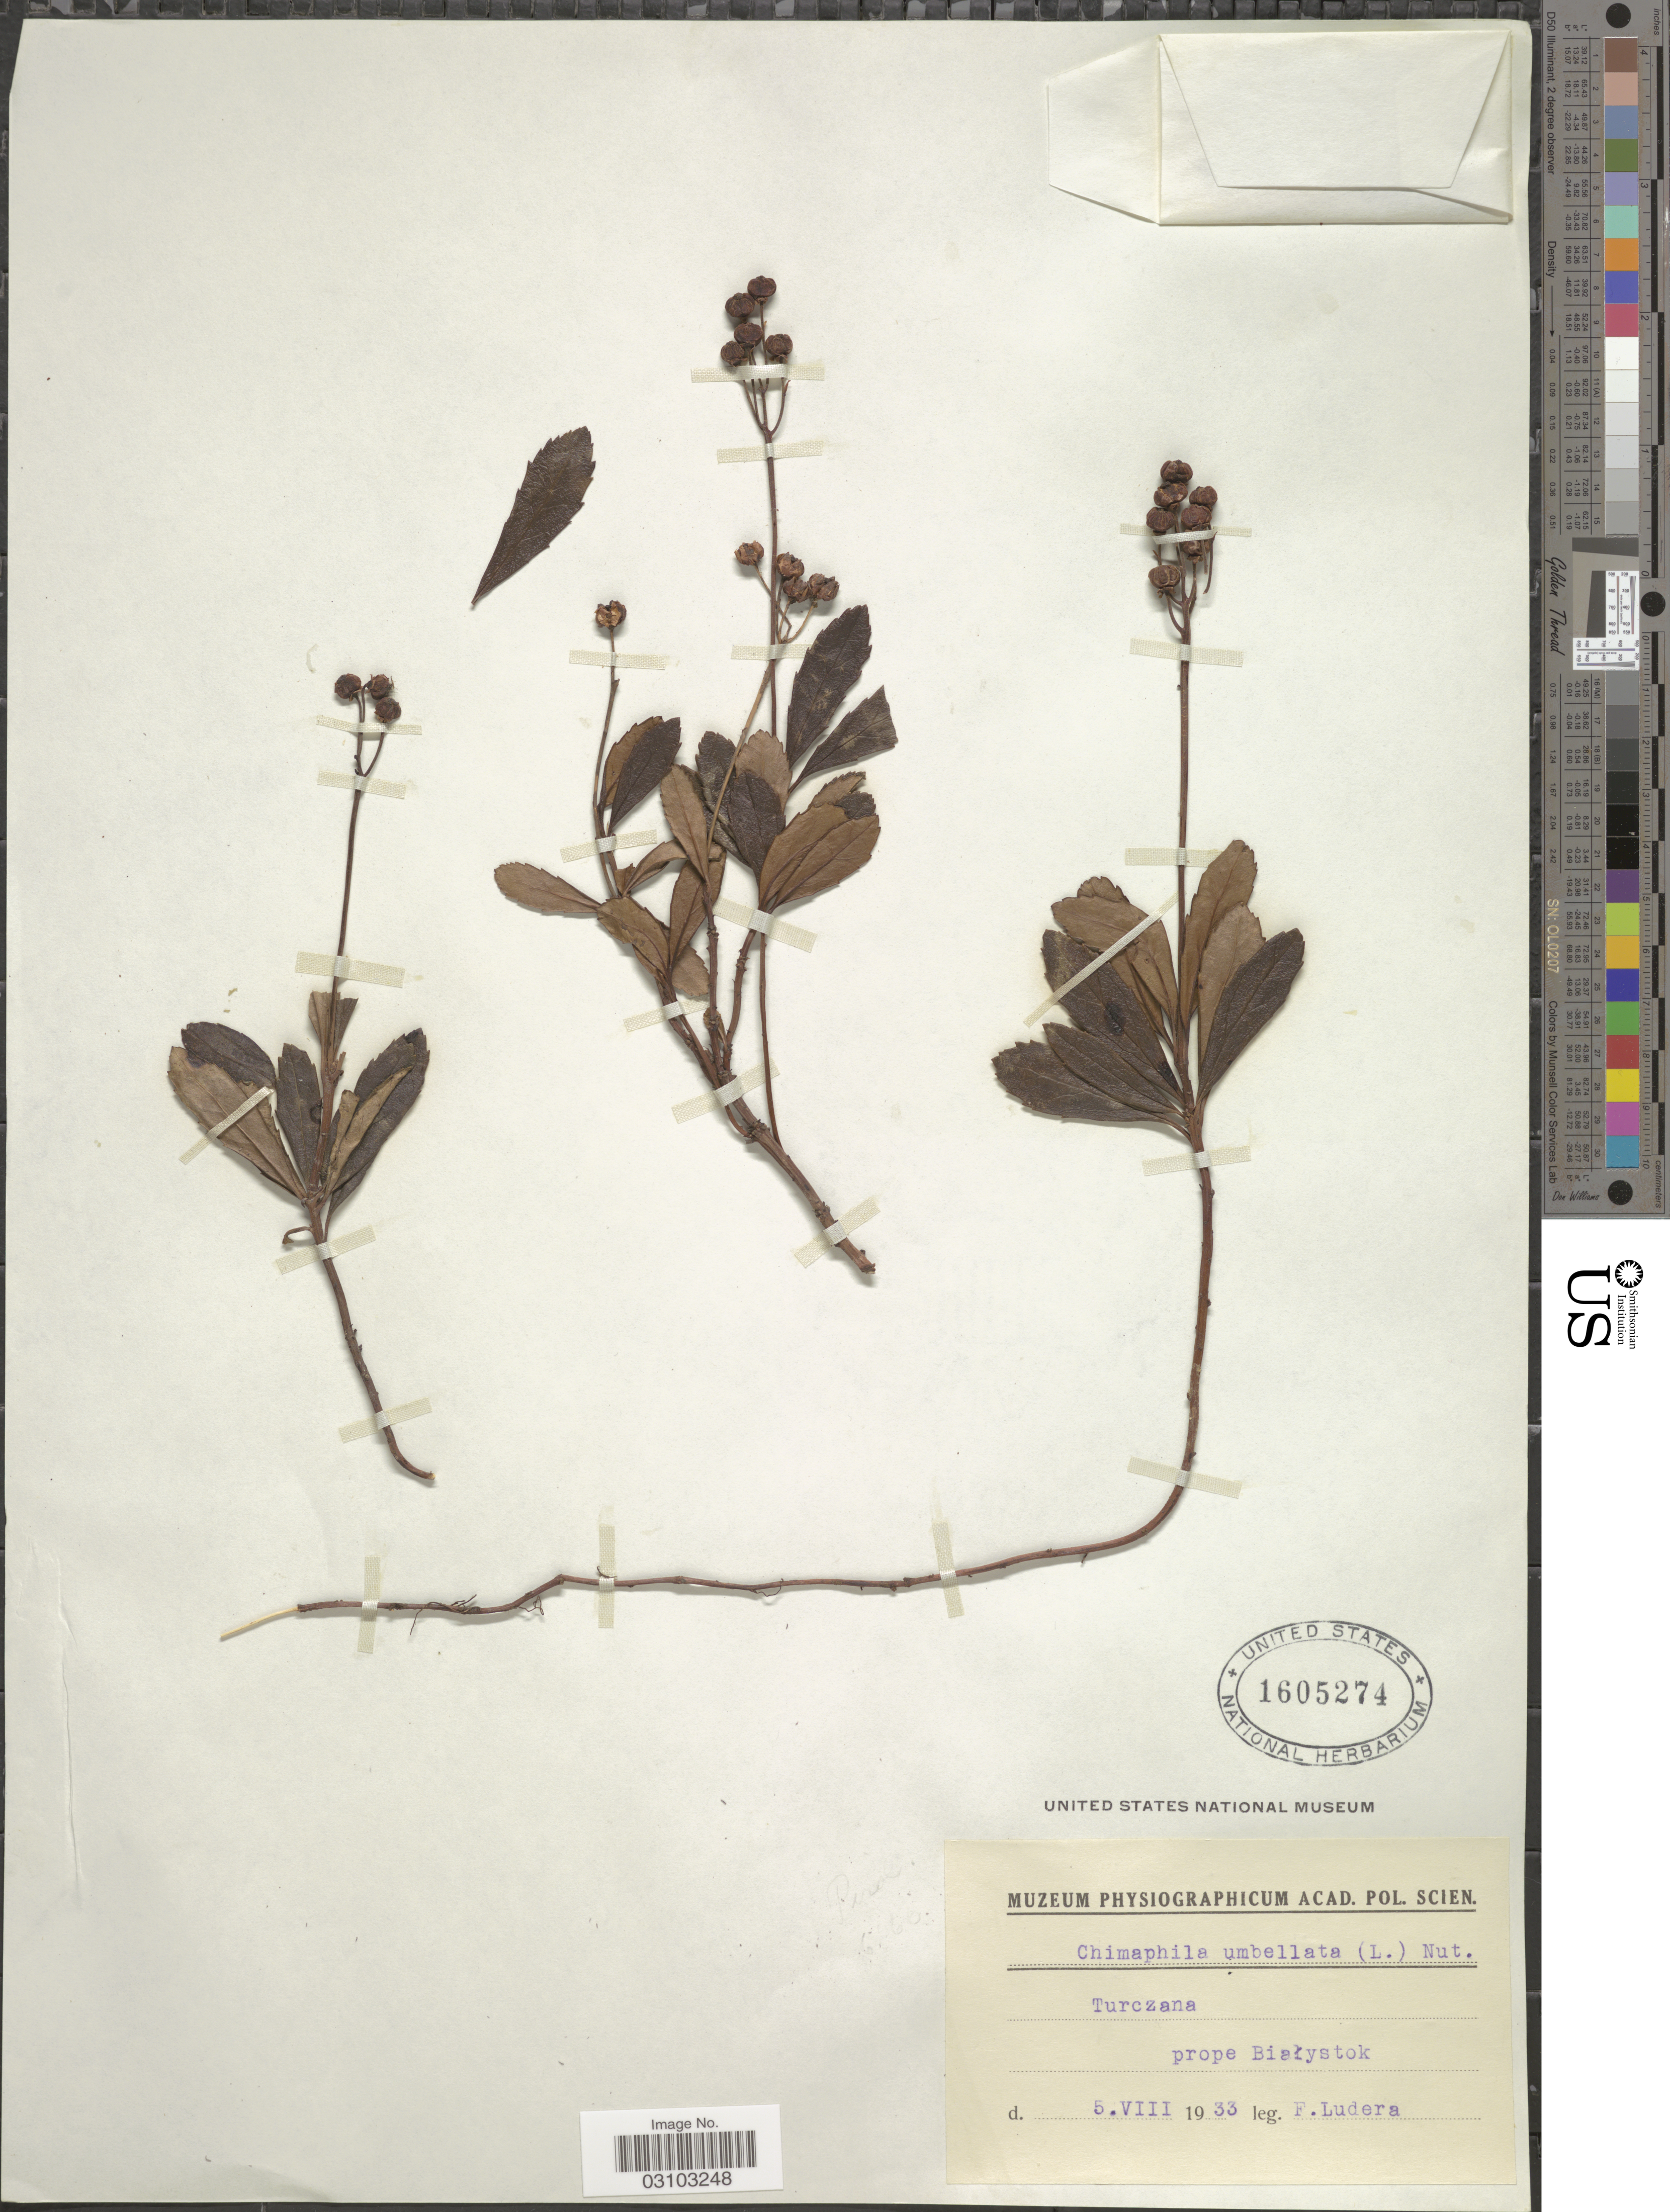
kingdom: Plantae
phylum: Tracheophyta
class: Magnoliopsida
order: Ericales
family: Ericaceae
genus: Chimaphila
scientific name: Chimaphila umbellata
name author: (L.) W.P.C. Barton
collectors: F. Ludera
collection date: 1933-08-05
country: Poland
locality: Turczana, prope Bialystok.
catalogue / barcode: US 1605274